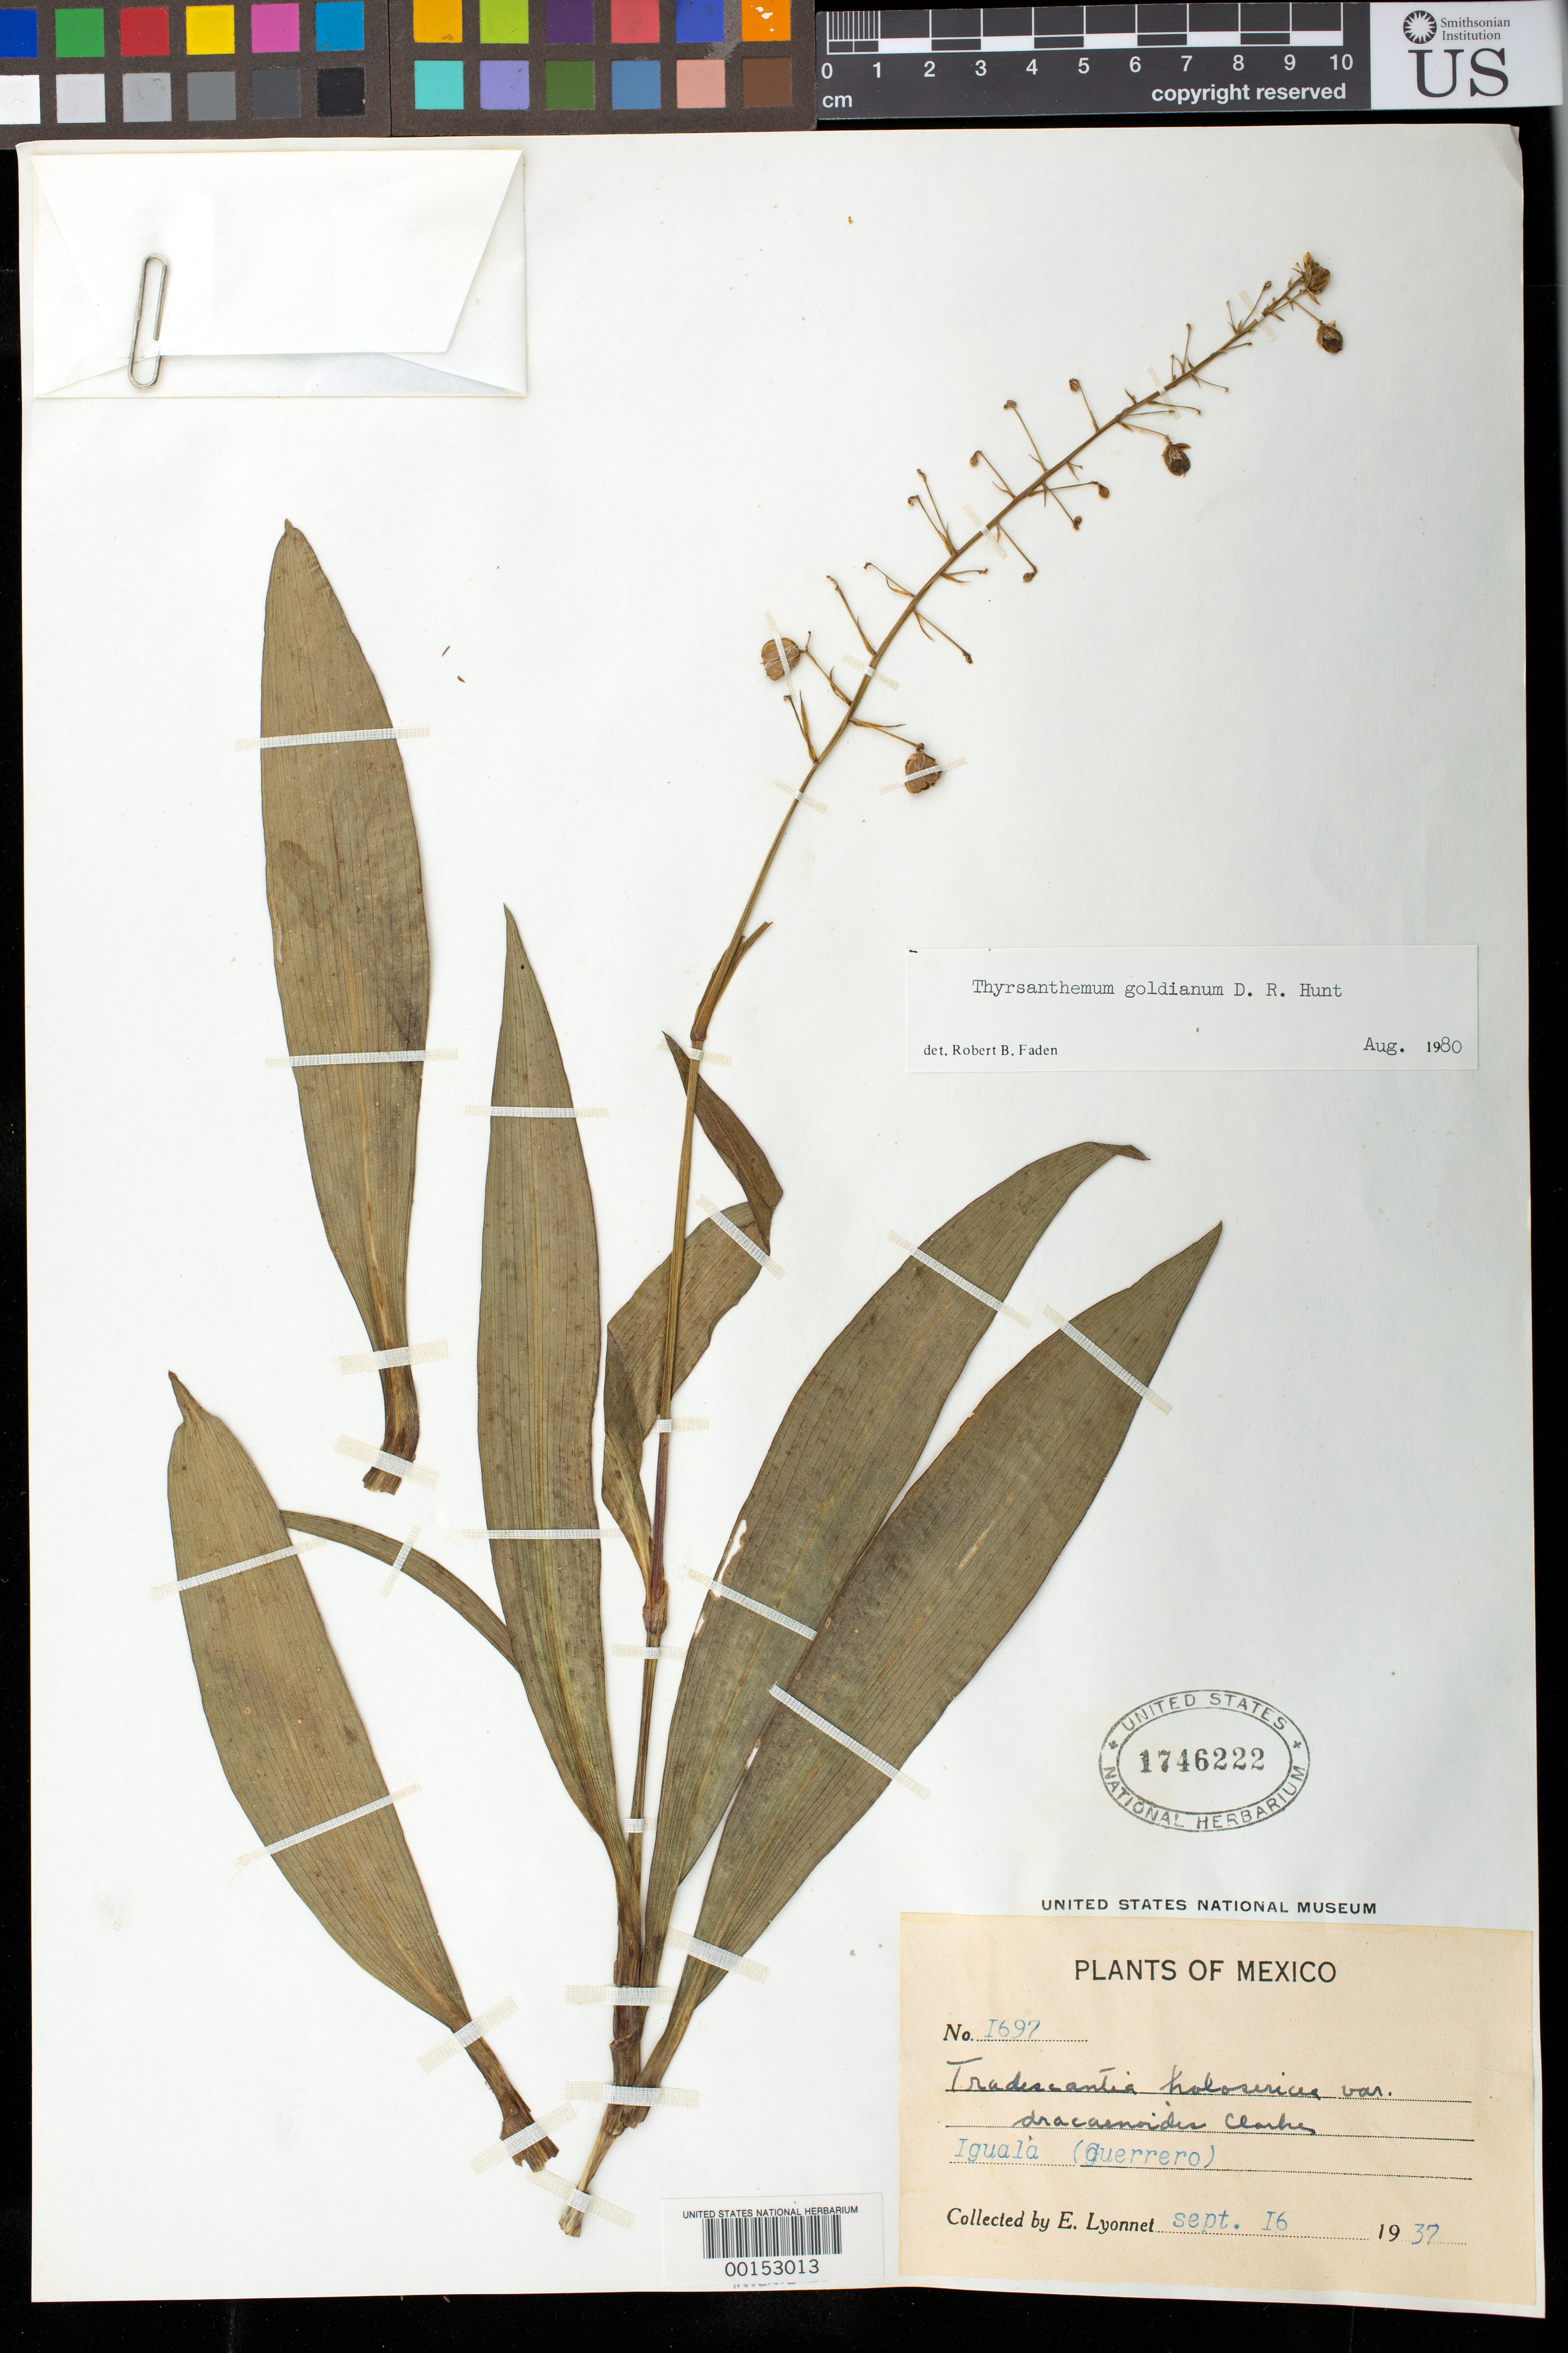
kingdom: Plantae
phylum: Tracheophyta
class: Liliopsida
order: Commelinales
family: Commelinaceae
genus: Thyrsanthemum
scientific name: Thyrsanthemum goldianum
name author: D.R. Hunt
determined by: Faden, Robert B., (US), Smithsonian Institution - National Museum of Natural History (UNITED STATES)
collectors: Bro. E. Lyonnet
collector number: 1697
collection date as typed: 16 Sep 1937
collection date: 1937-09-16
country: Mexico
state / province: Guerrero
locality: Iguala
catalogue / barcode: US 1746222